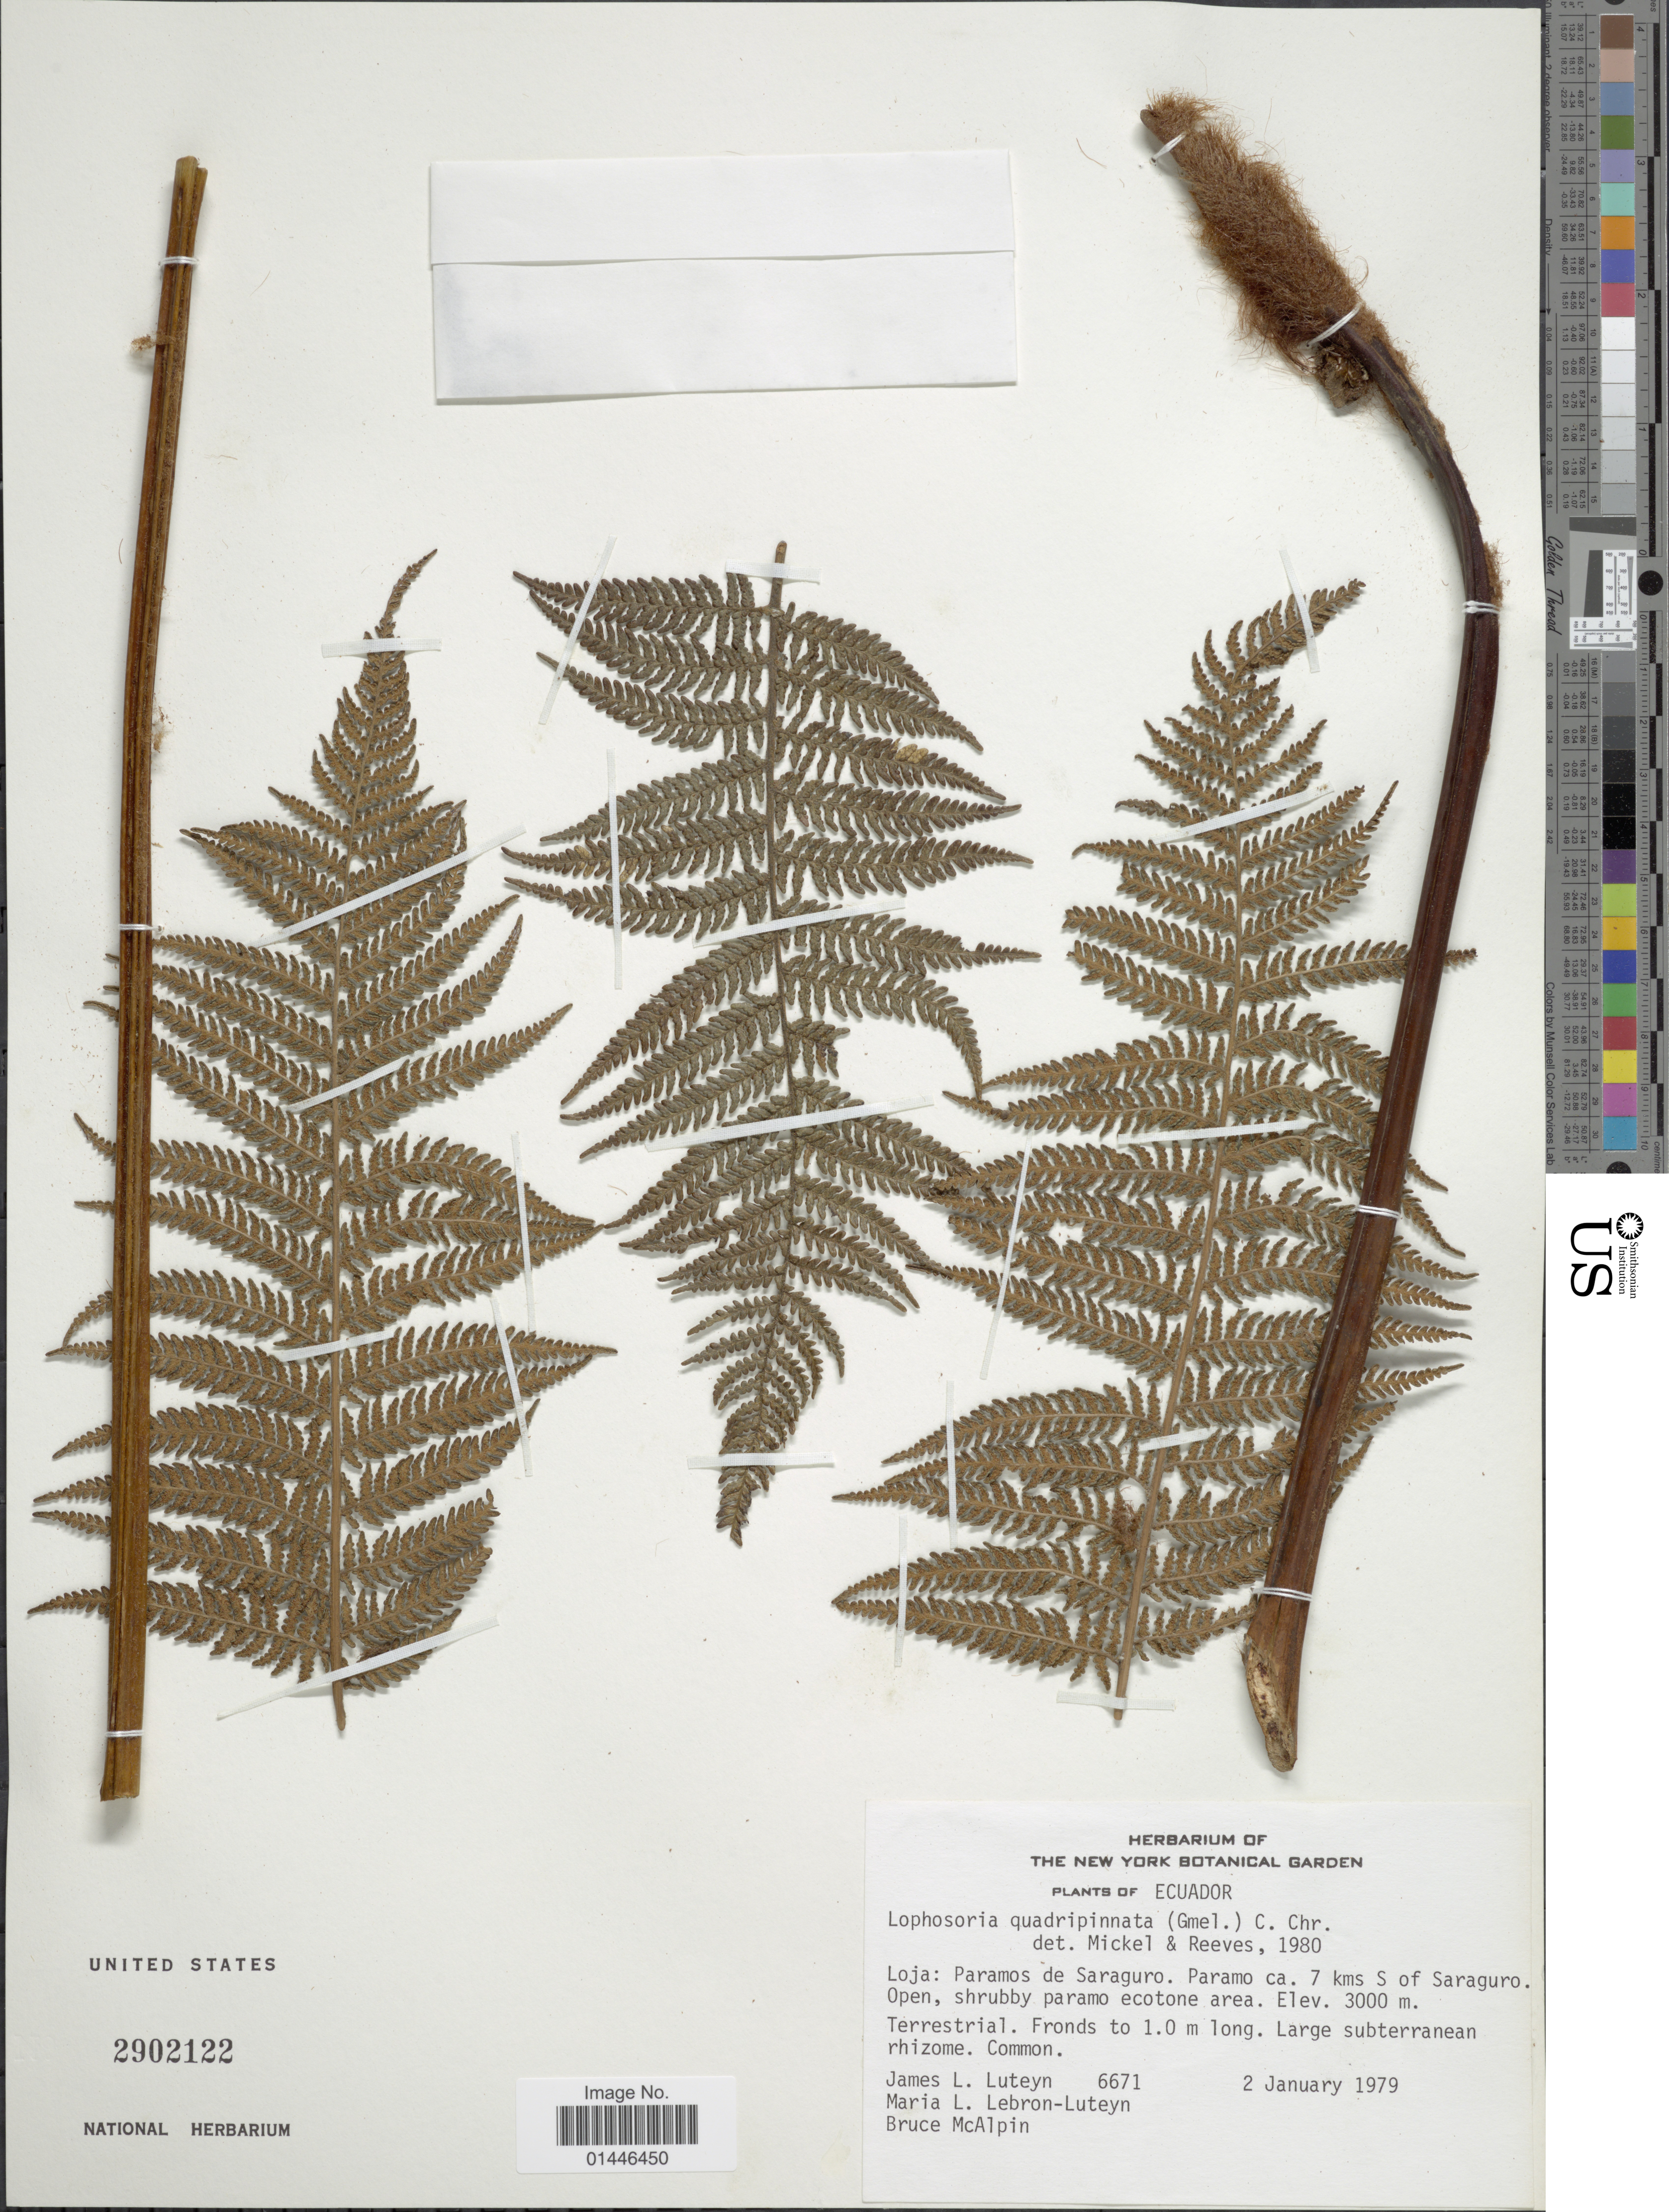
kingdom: Plantae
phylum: Tracheophyta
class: Polypodiopsida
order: Cyatheales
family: Dicksoniaceae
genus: Lophosoria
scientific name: Lophosoria quadripinnata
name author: (J.F. Gmel.) C. Chr.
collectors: J. L. Luteyn, M. L. Lebrón-Luteyn & B. McAlpin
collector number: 6671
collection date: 1979-01-02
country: Ecuador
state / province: Loja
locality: Paramos de Saraguro. Paramo ca. 7 kms S of Saraguro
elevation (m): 3000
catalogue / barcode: US 2902122